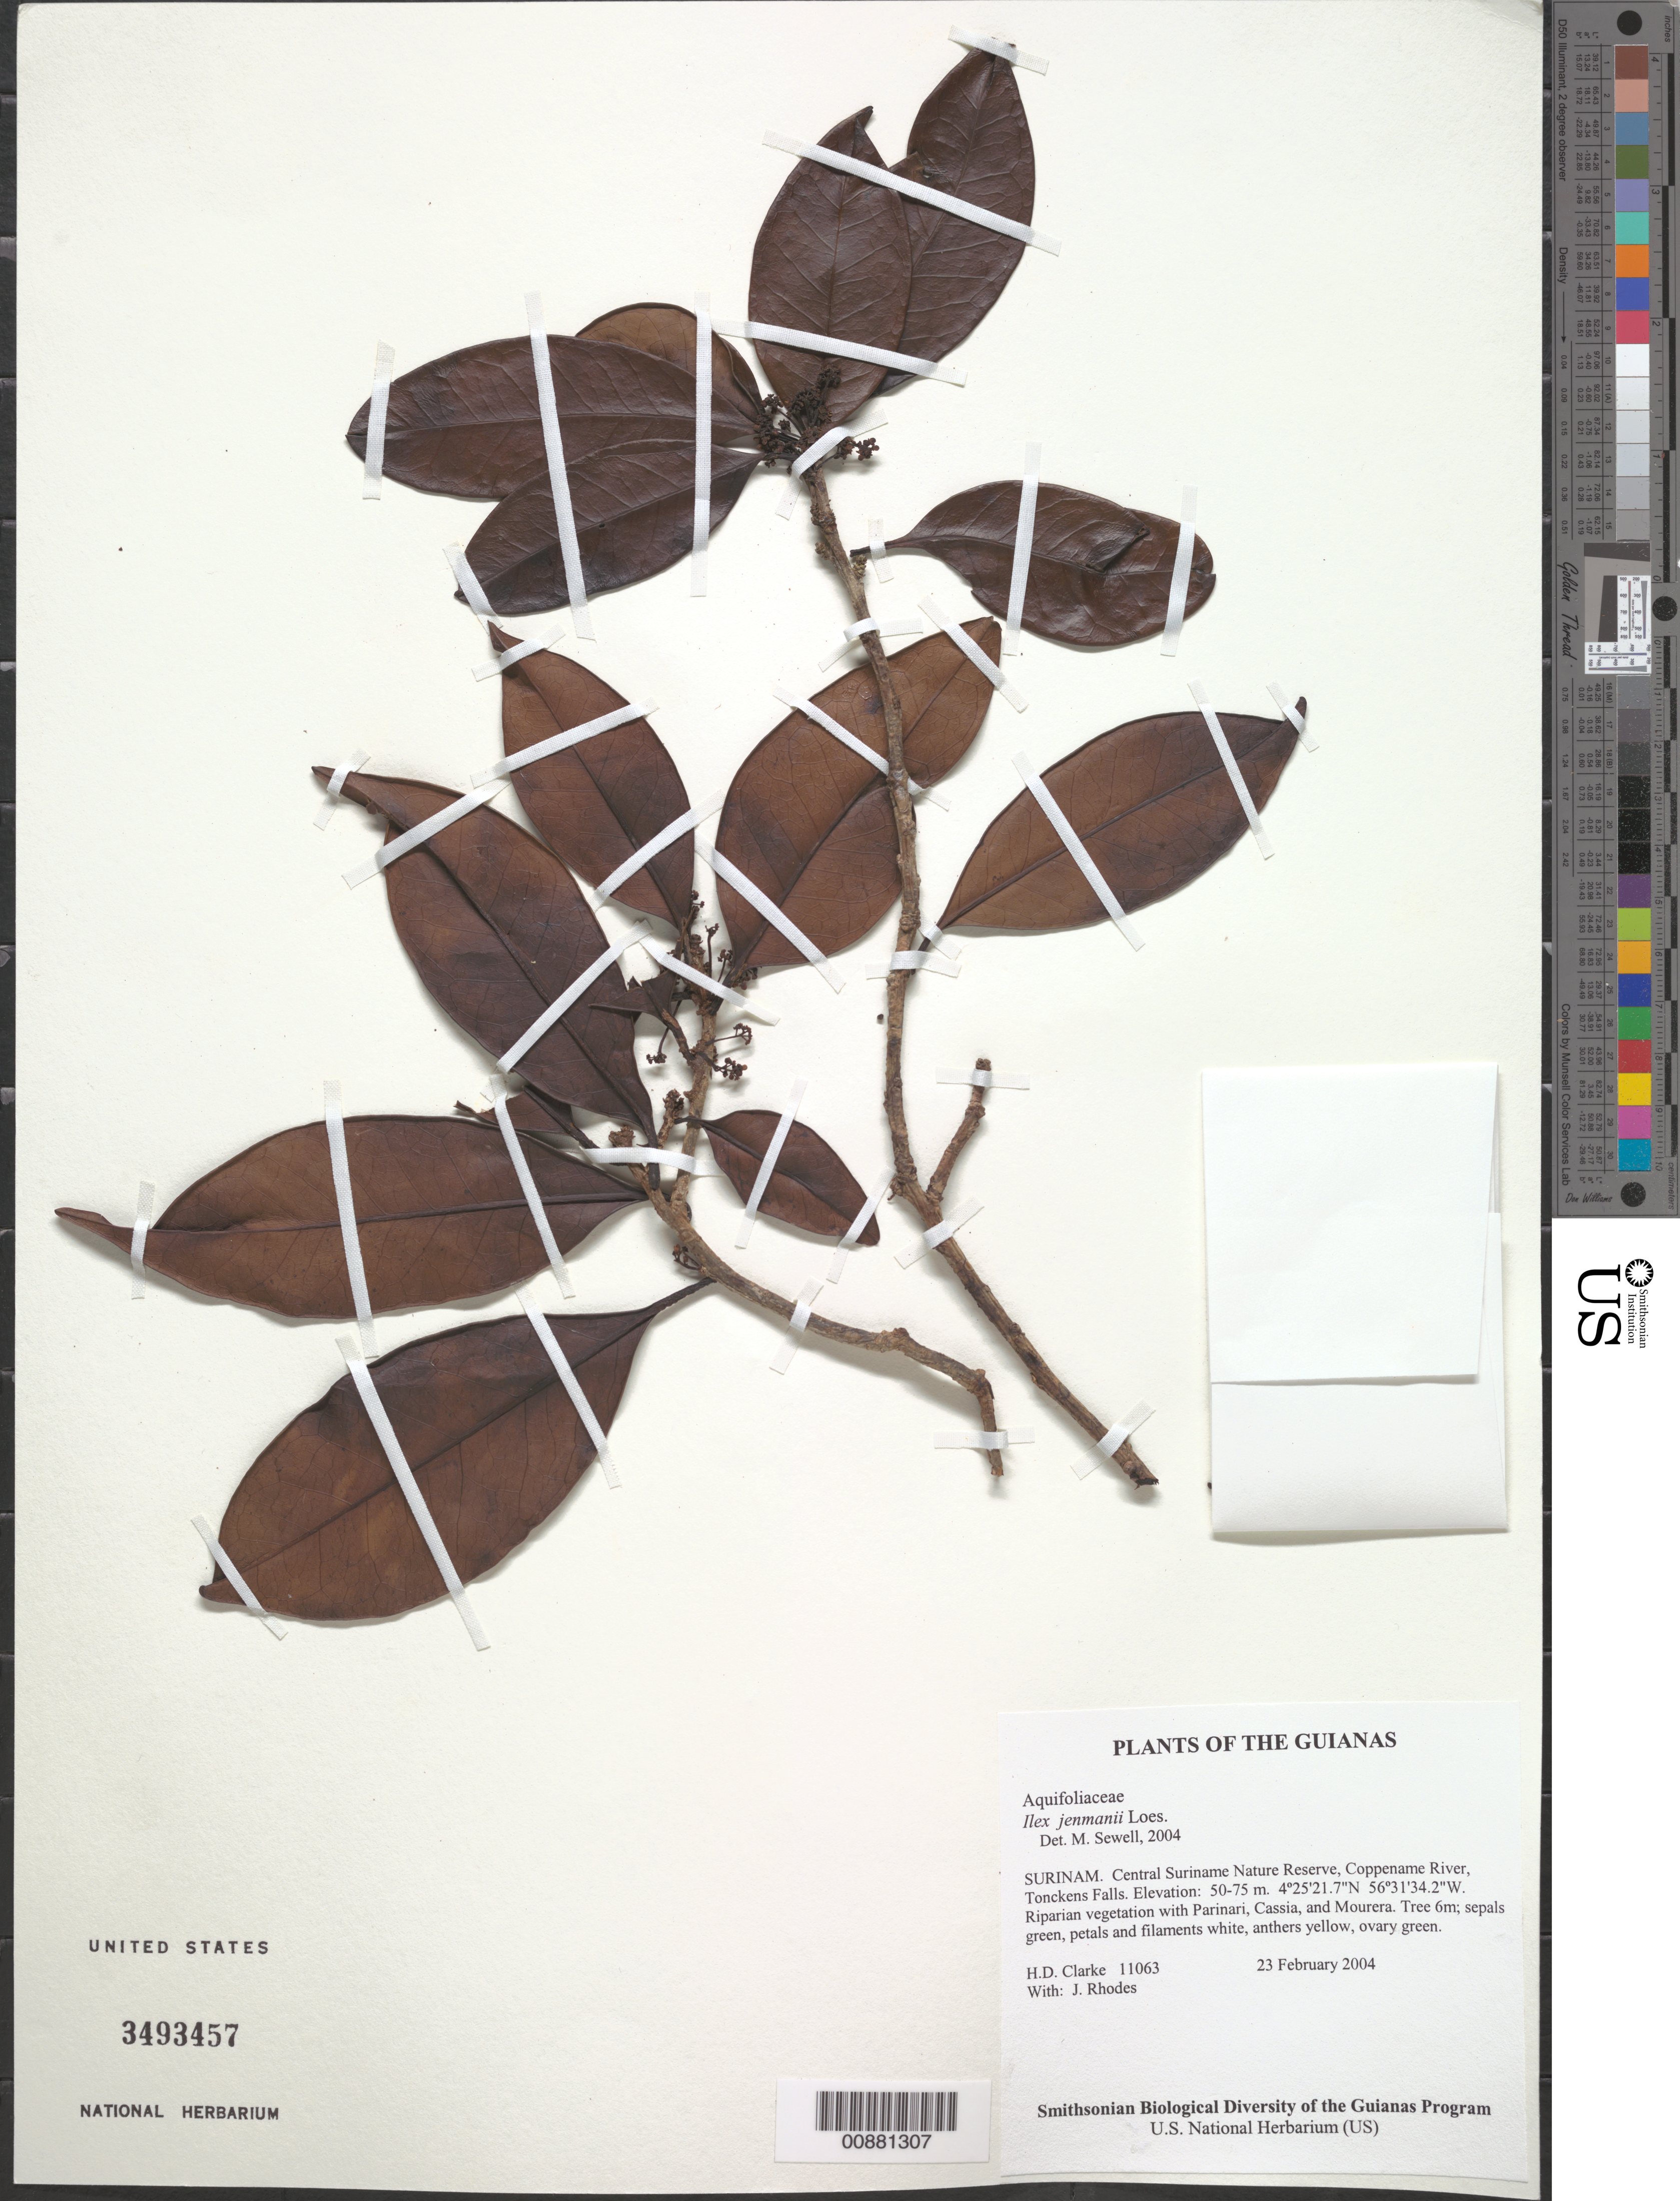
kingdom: Plantae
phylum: Tracheophyta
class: Magnoliopsida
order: Aquifoliales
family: Aquifoliaceae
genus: Ilex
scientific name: Ilex jenmanii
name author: Loes.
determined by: Sewell, M.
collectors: H. D. Clarke & J. Rhodes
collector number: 11063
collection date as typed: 23 February 2004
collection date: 2004-02-23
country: Suriname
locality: Central Suriname Nature Reserve, Coppename River, Tonckens Falls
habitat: Riparian vegetation with Parinari, Cassia, and Mourera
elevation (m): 50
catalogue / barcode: US 3493457